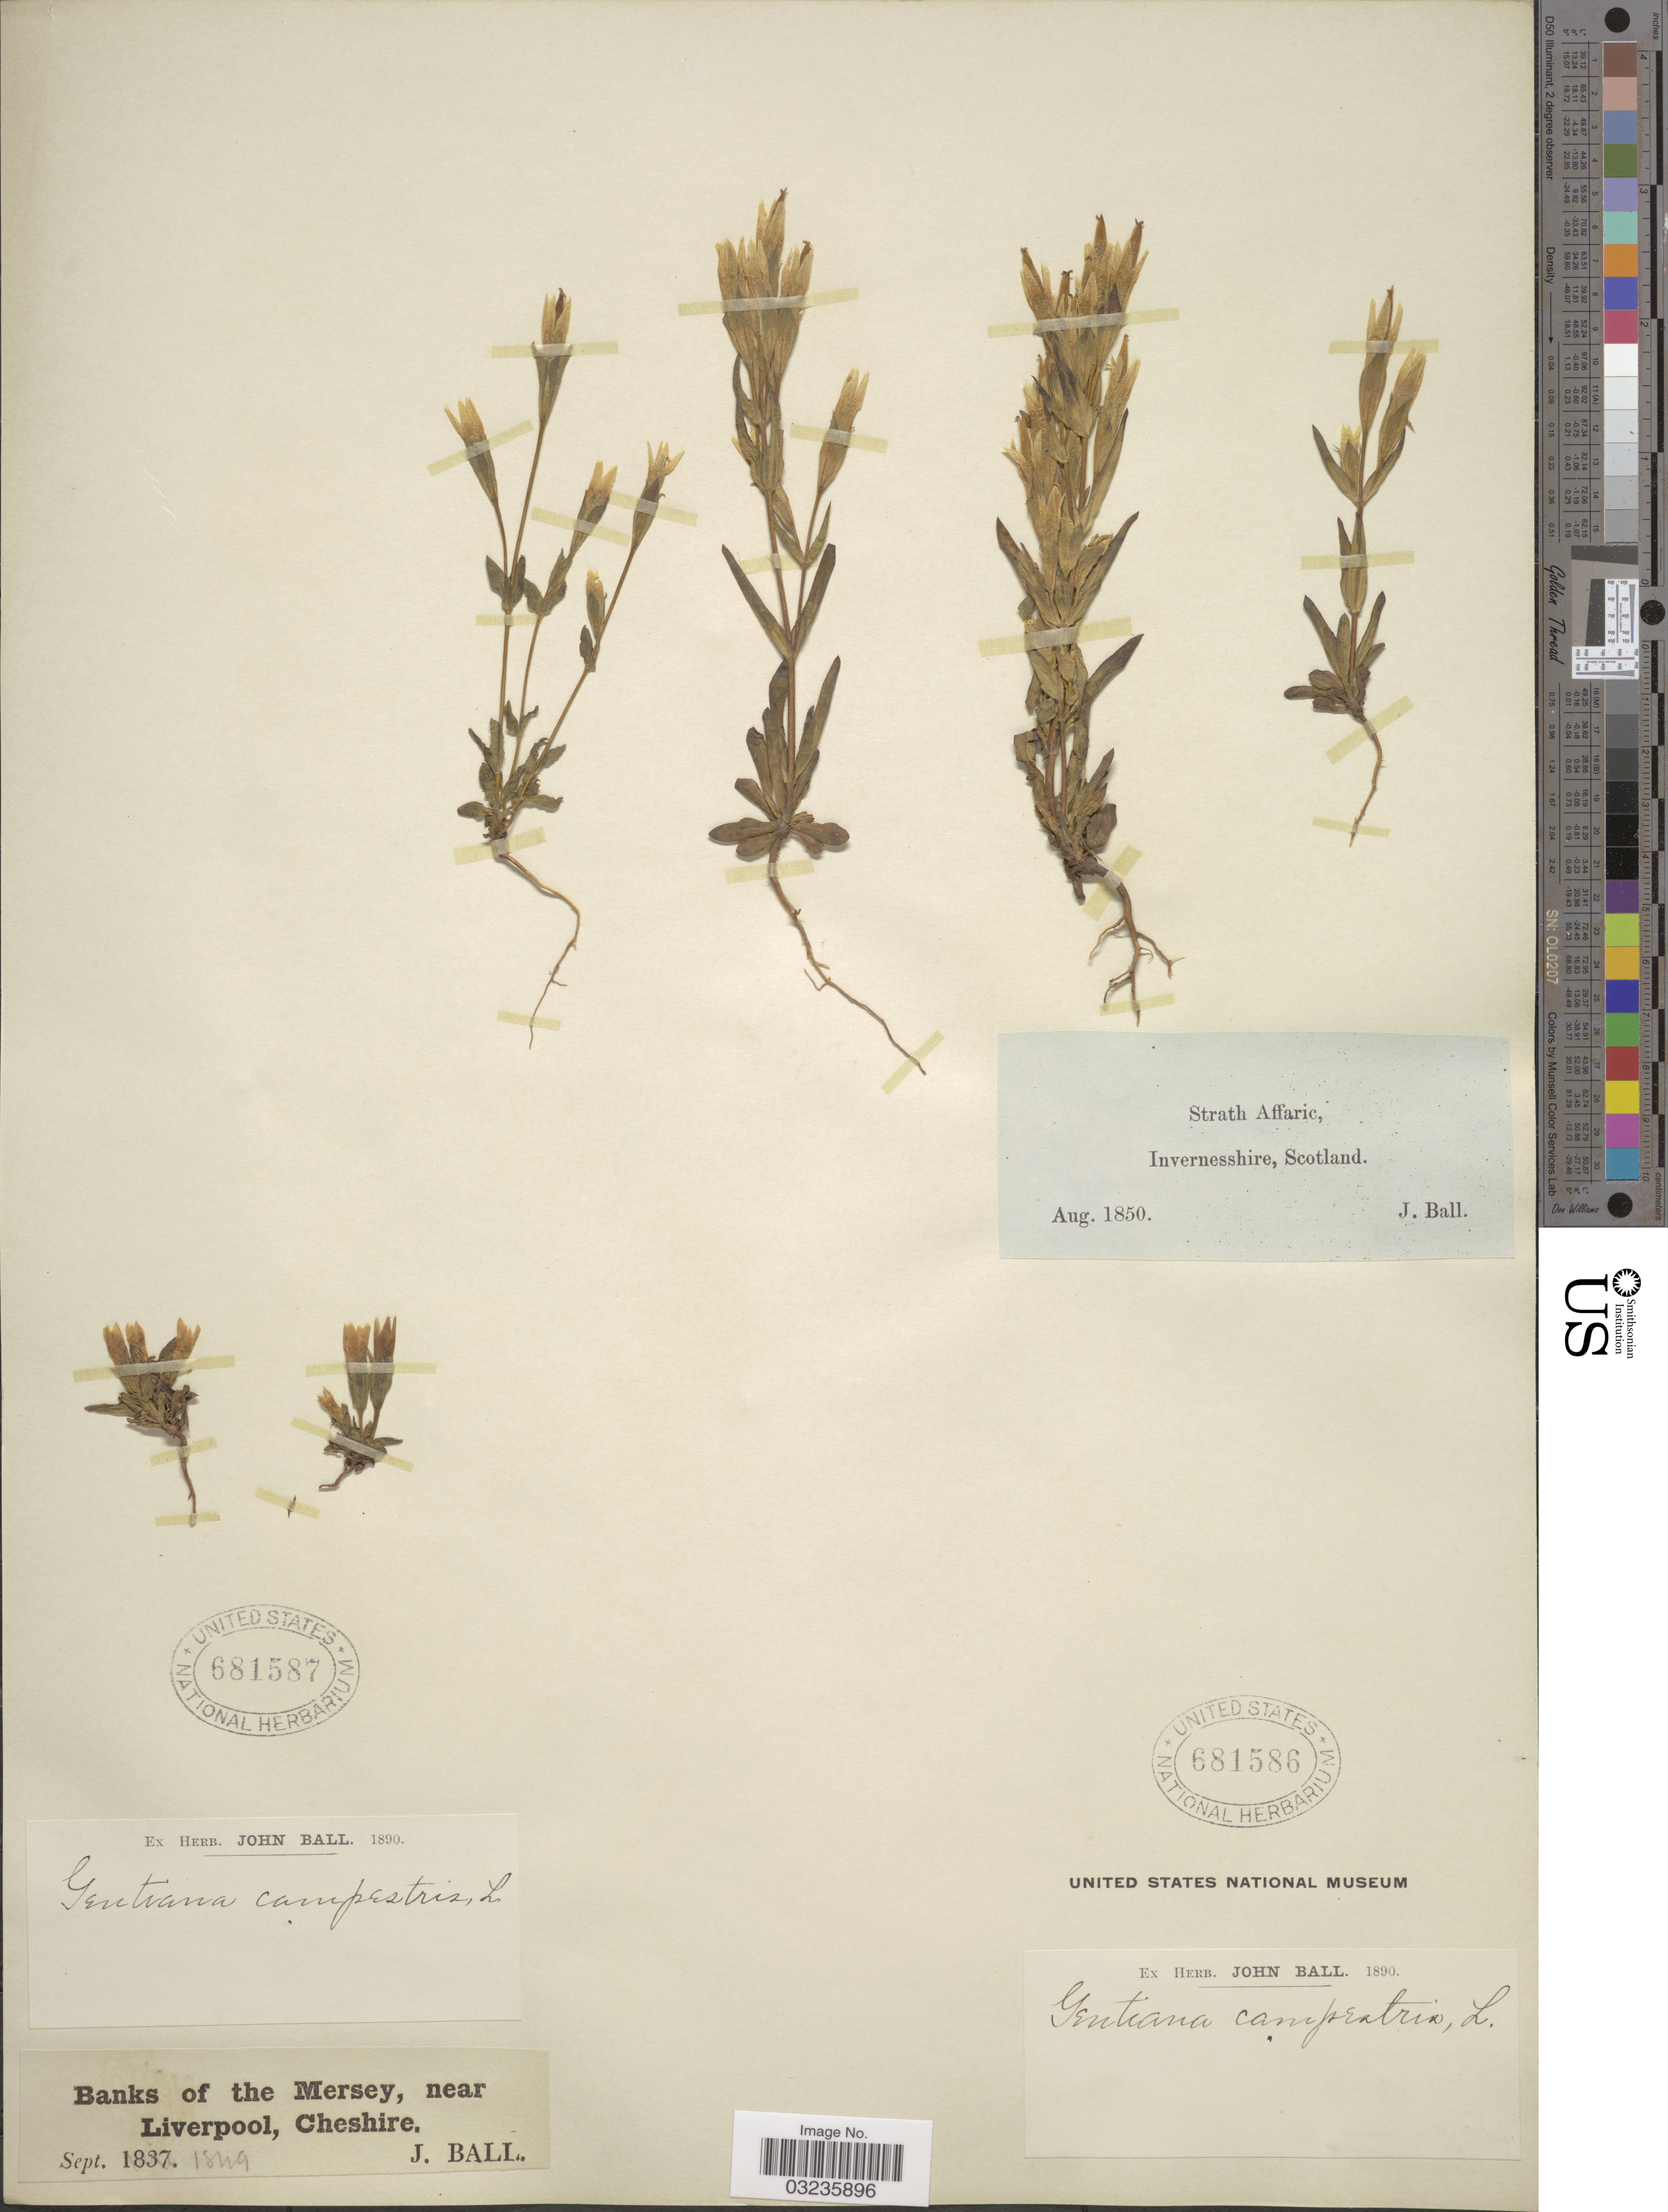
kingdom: Plantae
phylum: Tracheophyta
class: Magnoliopsida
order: Gentianales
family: Gentianaceae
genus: Gentiana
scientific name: Gentiana campestris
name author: L.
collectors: J. Ball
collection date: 1850-08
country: United Kingdom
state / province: Scotland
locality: Strath Affaric, Invernesshire.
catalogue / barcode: US 681586